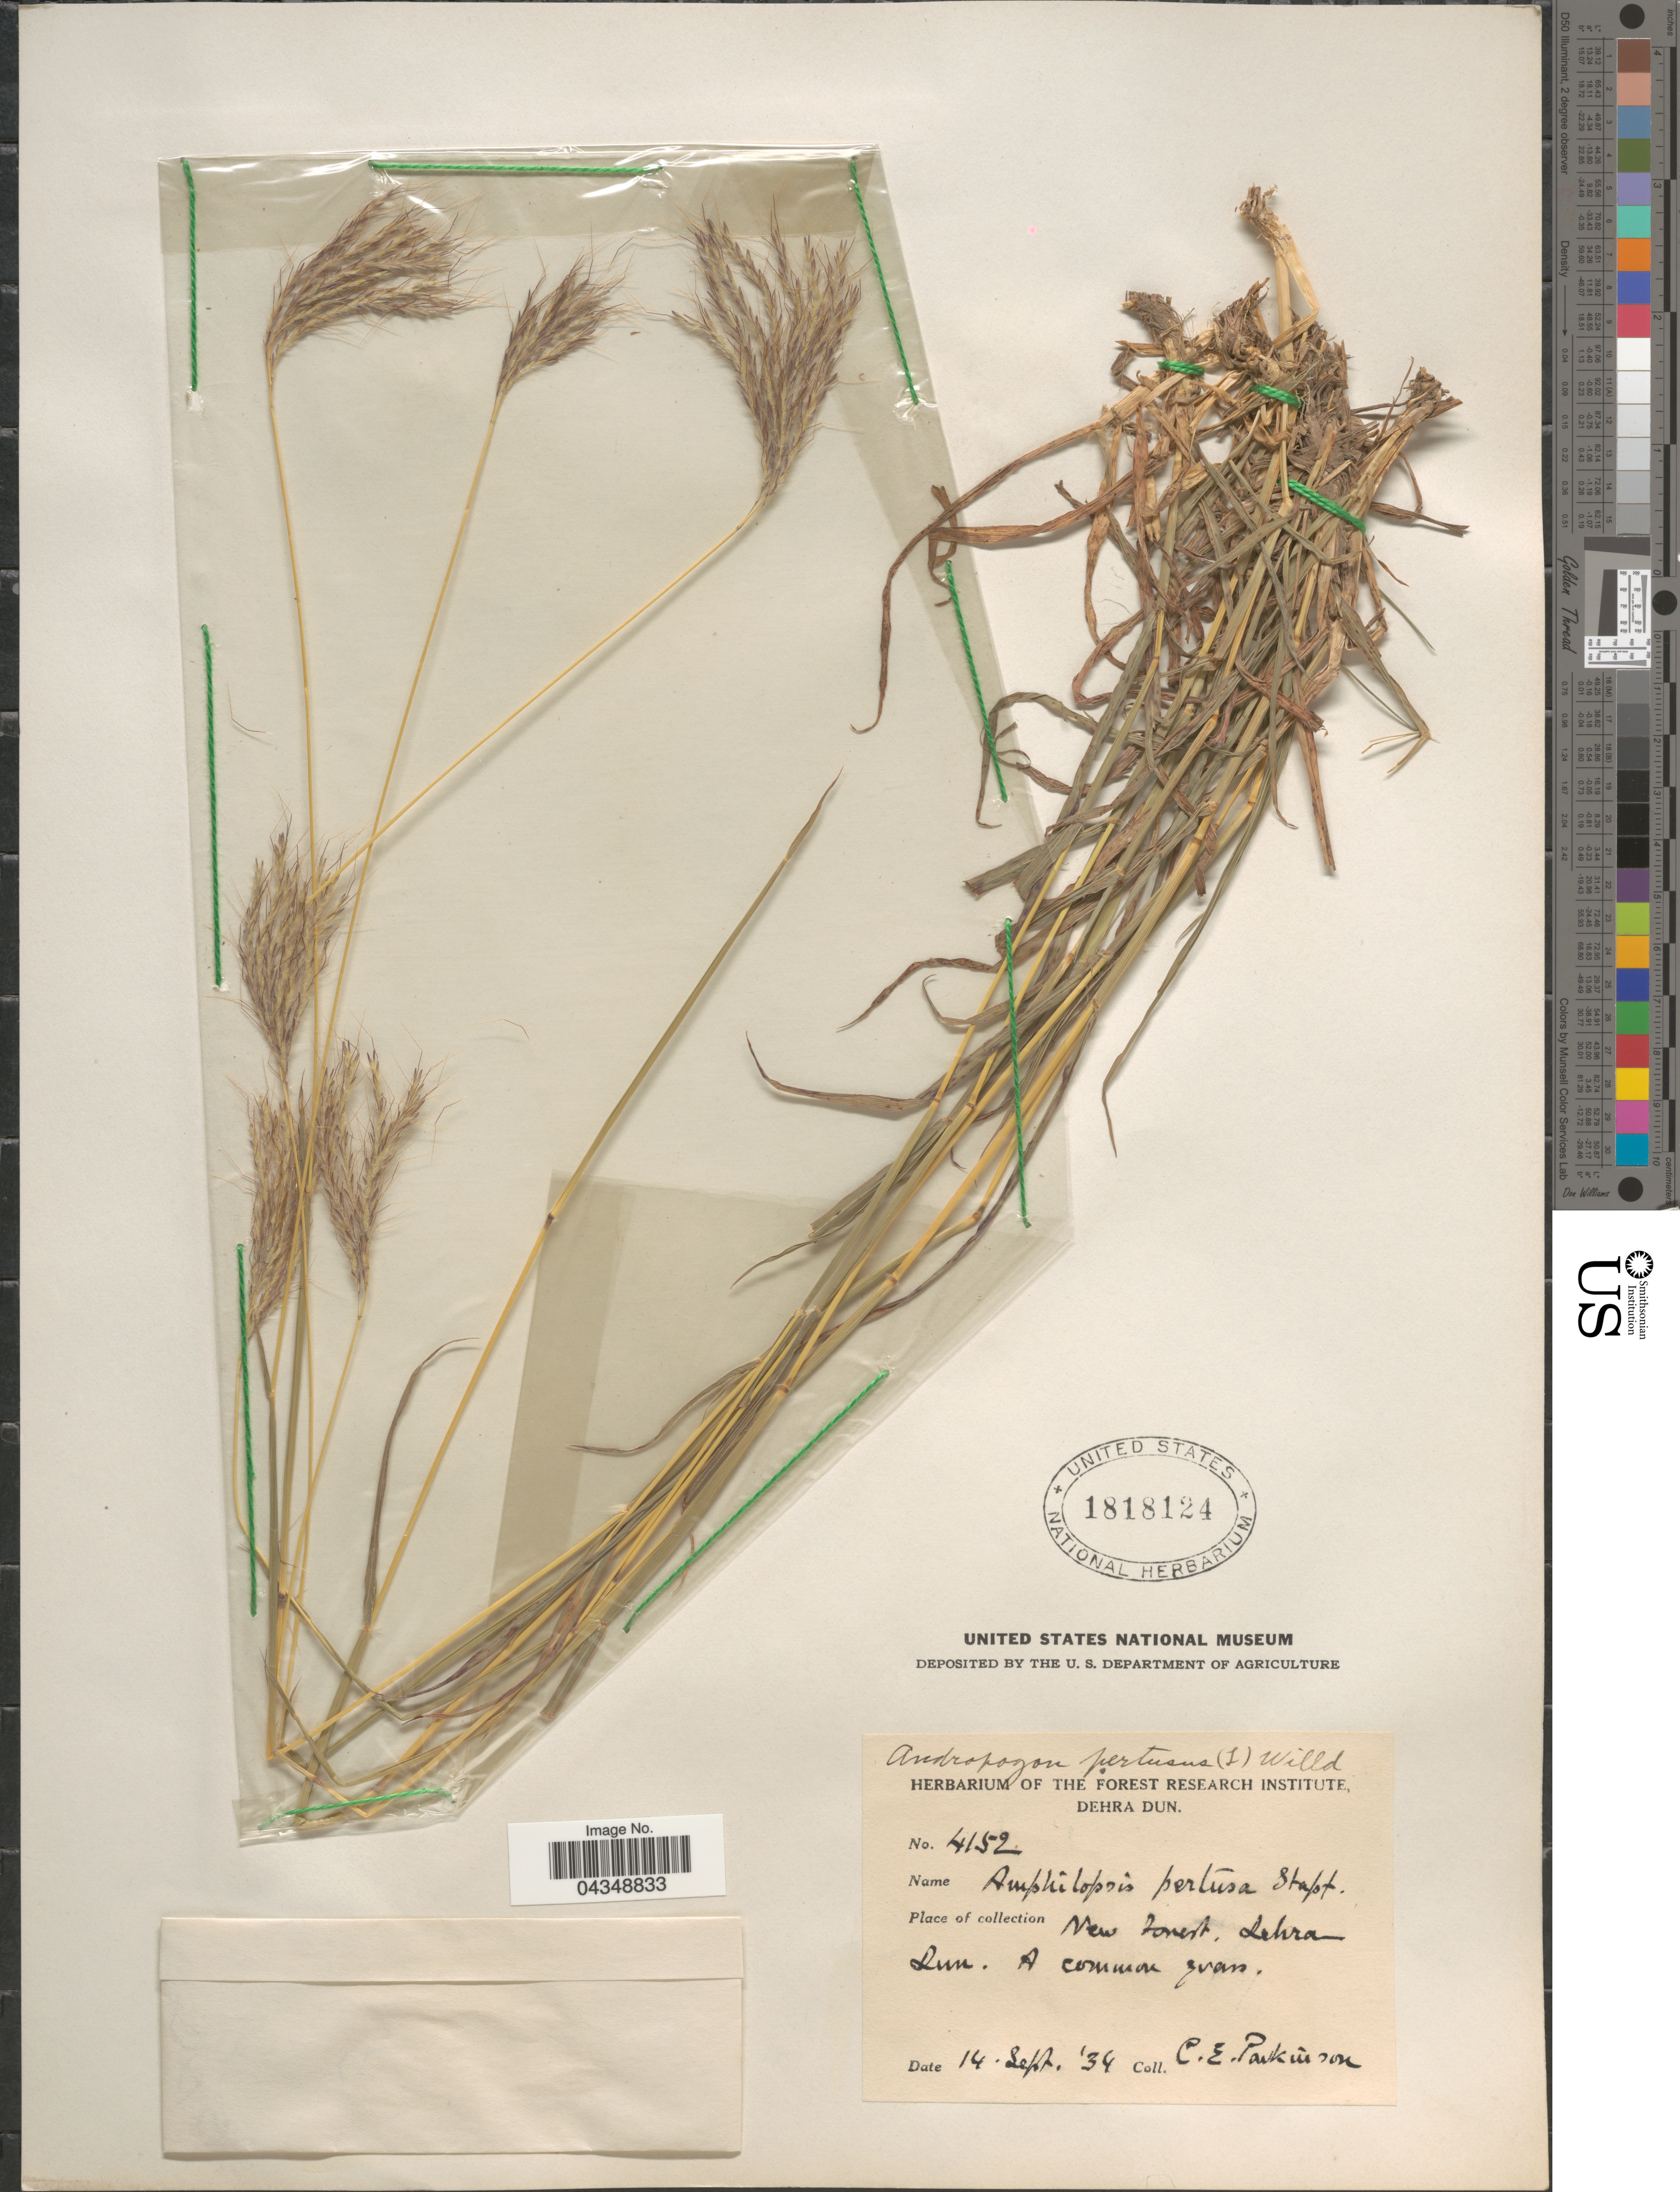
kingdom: Plantae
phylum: Tracheophyta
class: Liliopsida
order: Poales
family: Poaceae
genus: Bothriochloa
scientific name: Bothriochloa pertusa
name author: (L.) A. Camus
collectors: C. E. Parkinson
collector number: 4152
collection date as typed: Transcribed d/m/y: 14/9/34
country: India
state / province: Uttarakhand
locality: New Forest, Dehra Dun.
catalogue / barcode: US 1818124